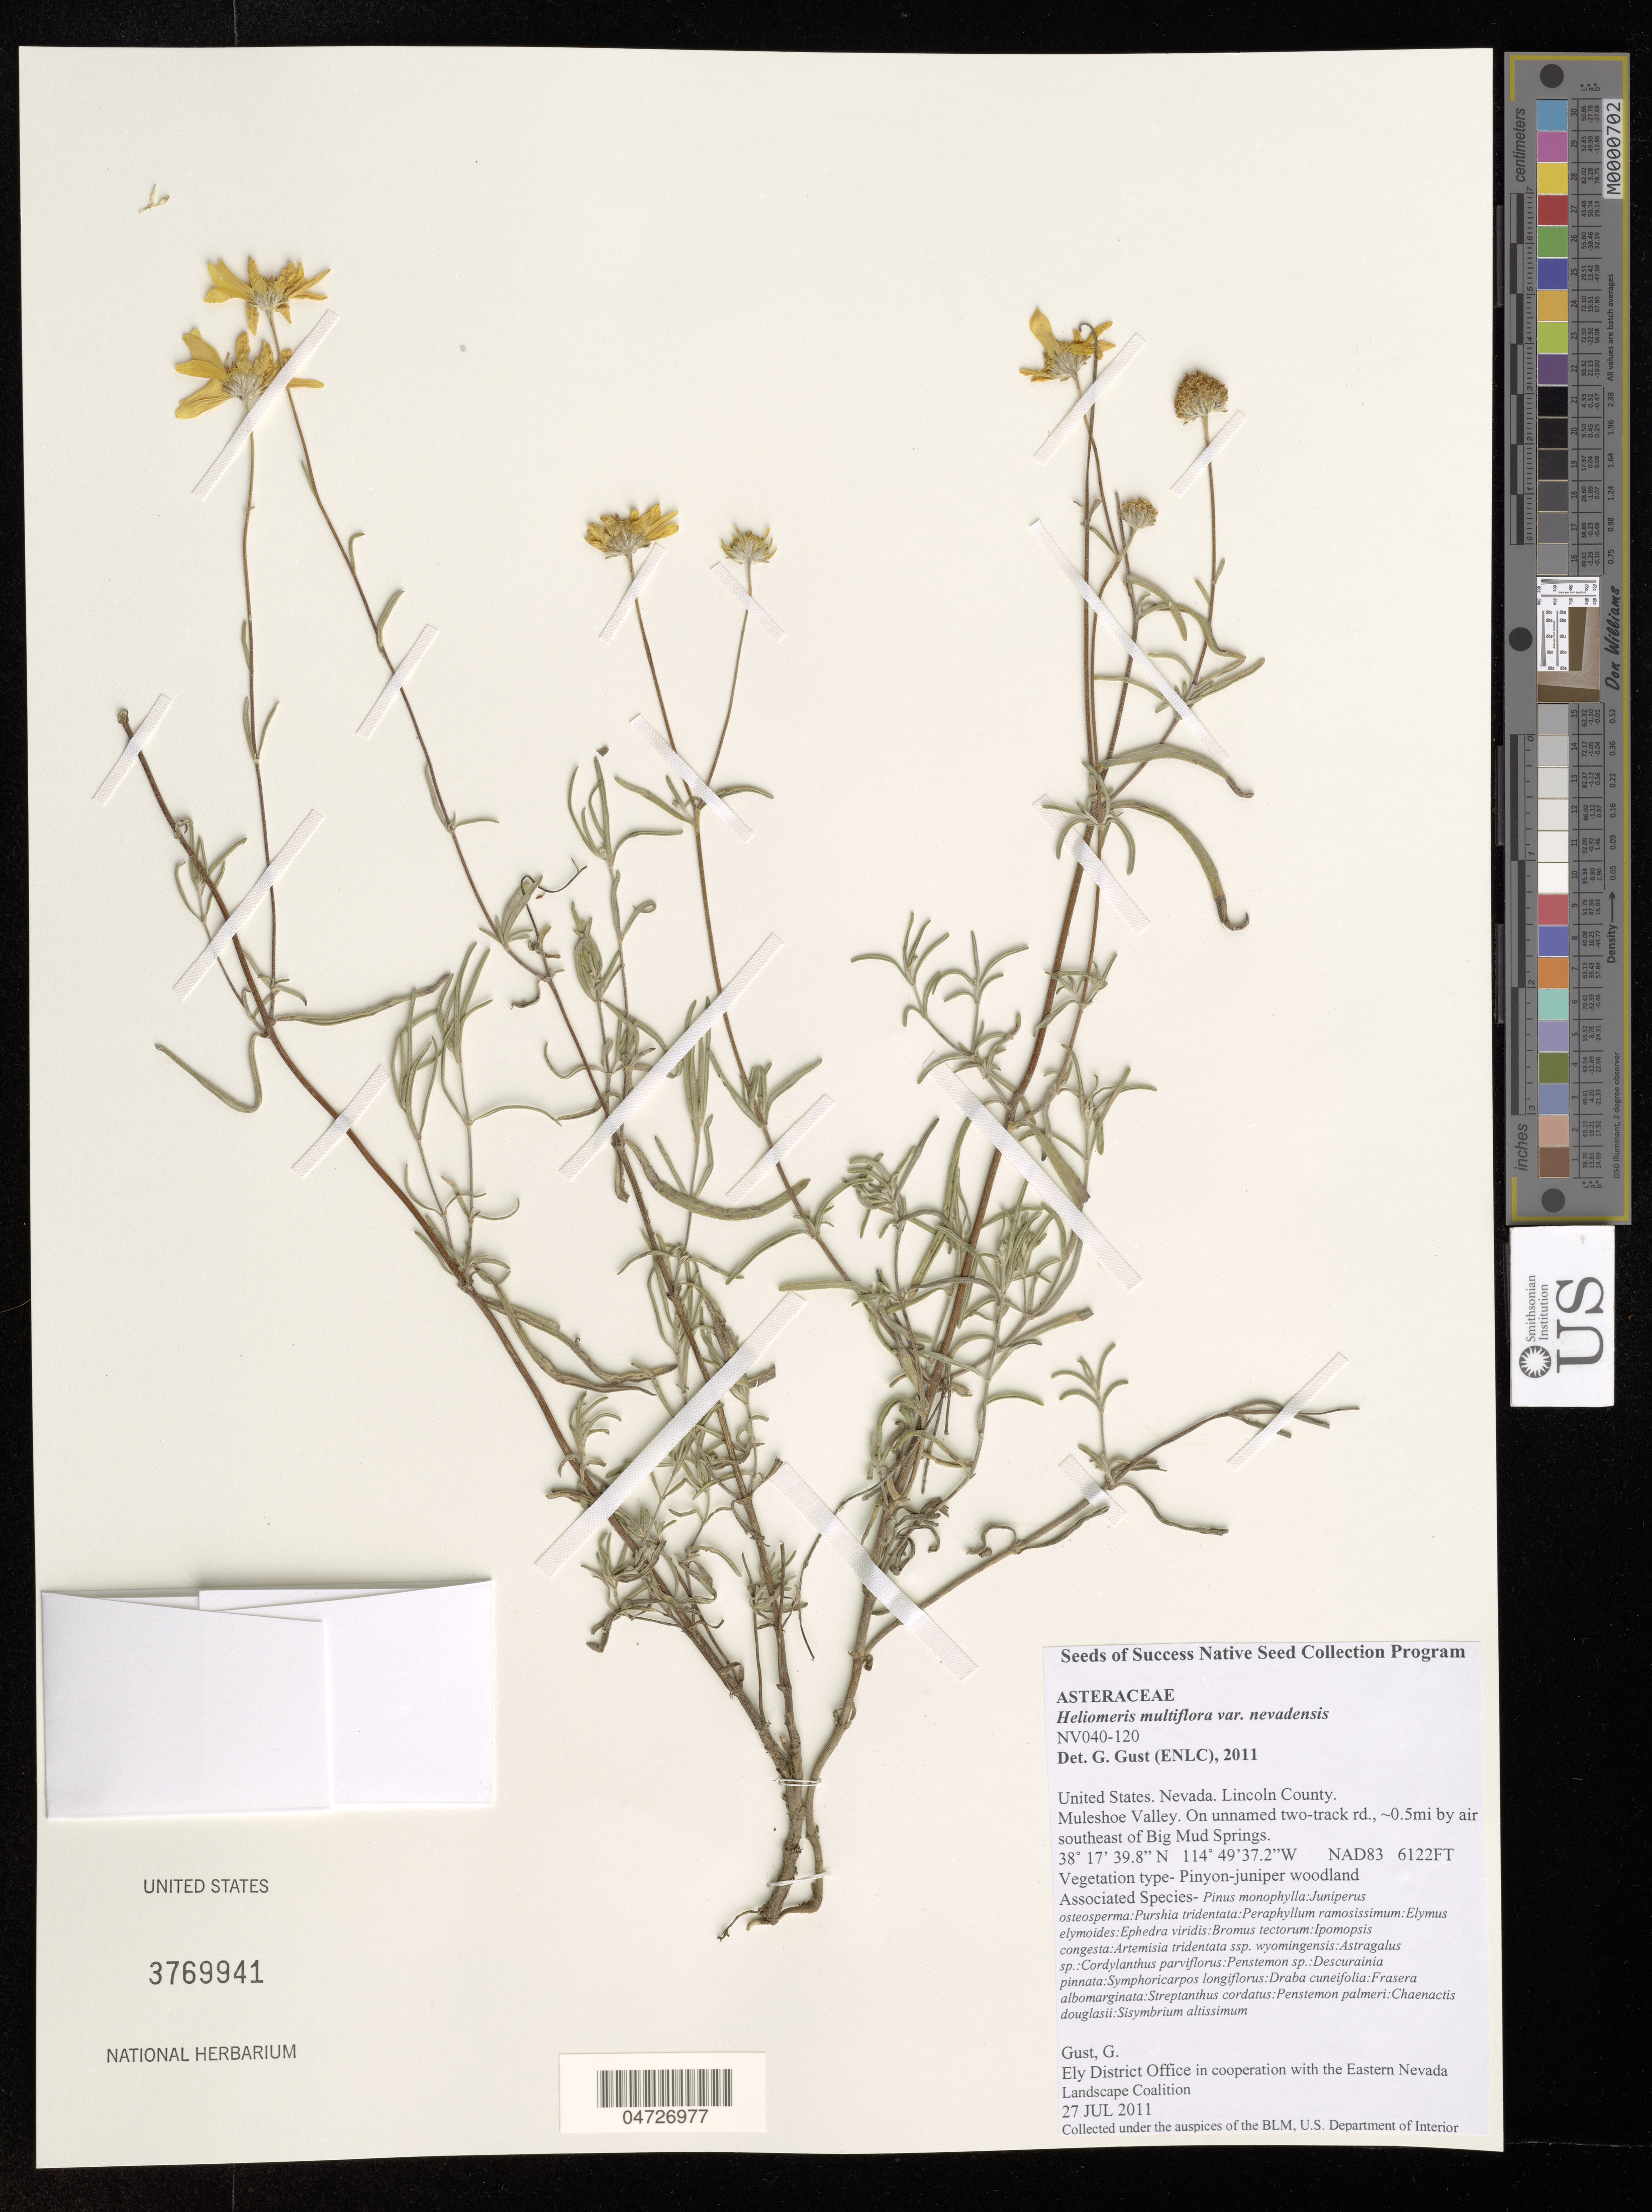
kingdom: Plantae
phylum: Tracheophyta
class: Magnoliopsida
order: Asterales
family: Asteraceae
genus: Heliomeris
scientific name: Heliomeris multiflora var. nevadensis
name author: (A. Nelson) Blake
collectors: G. Gust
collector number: NV040-120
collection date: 2011-07-27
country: United States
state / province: Nevada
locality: Lincoln County. Muleshoe Valley. On unnamed two-track rd., ~0.5mi by air southeast of Big Mud Springs.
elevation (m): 1866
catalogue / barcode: US 3769941